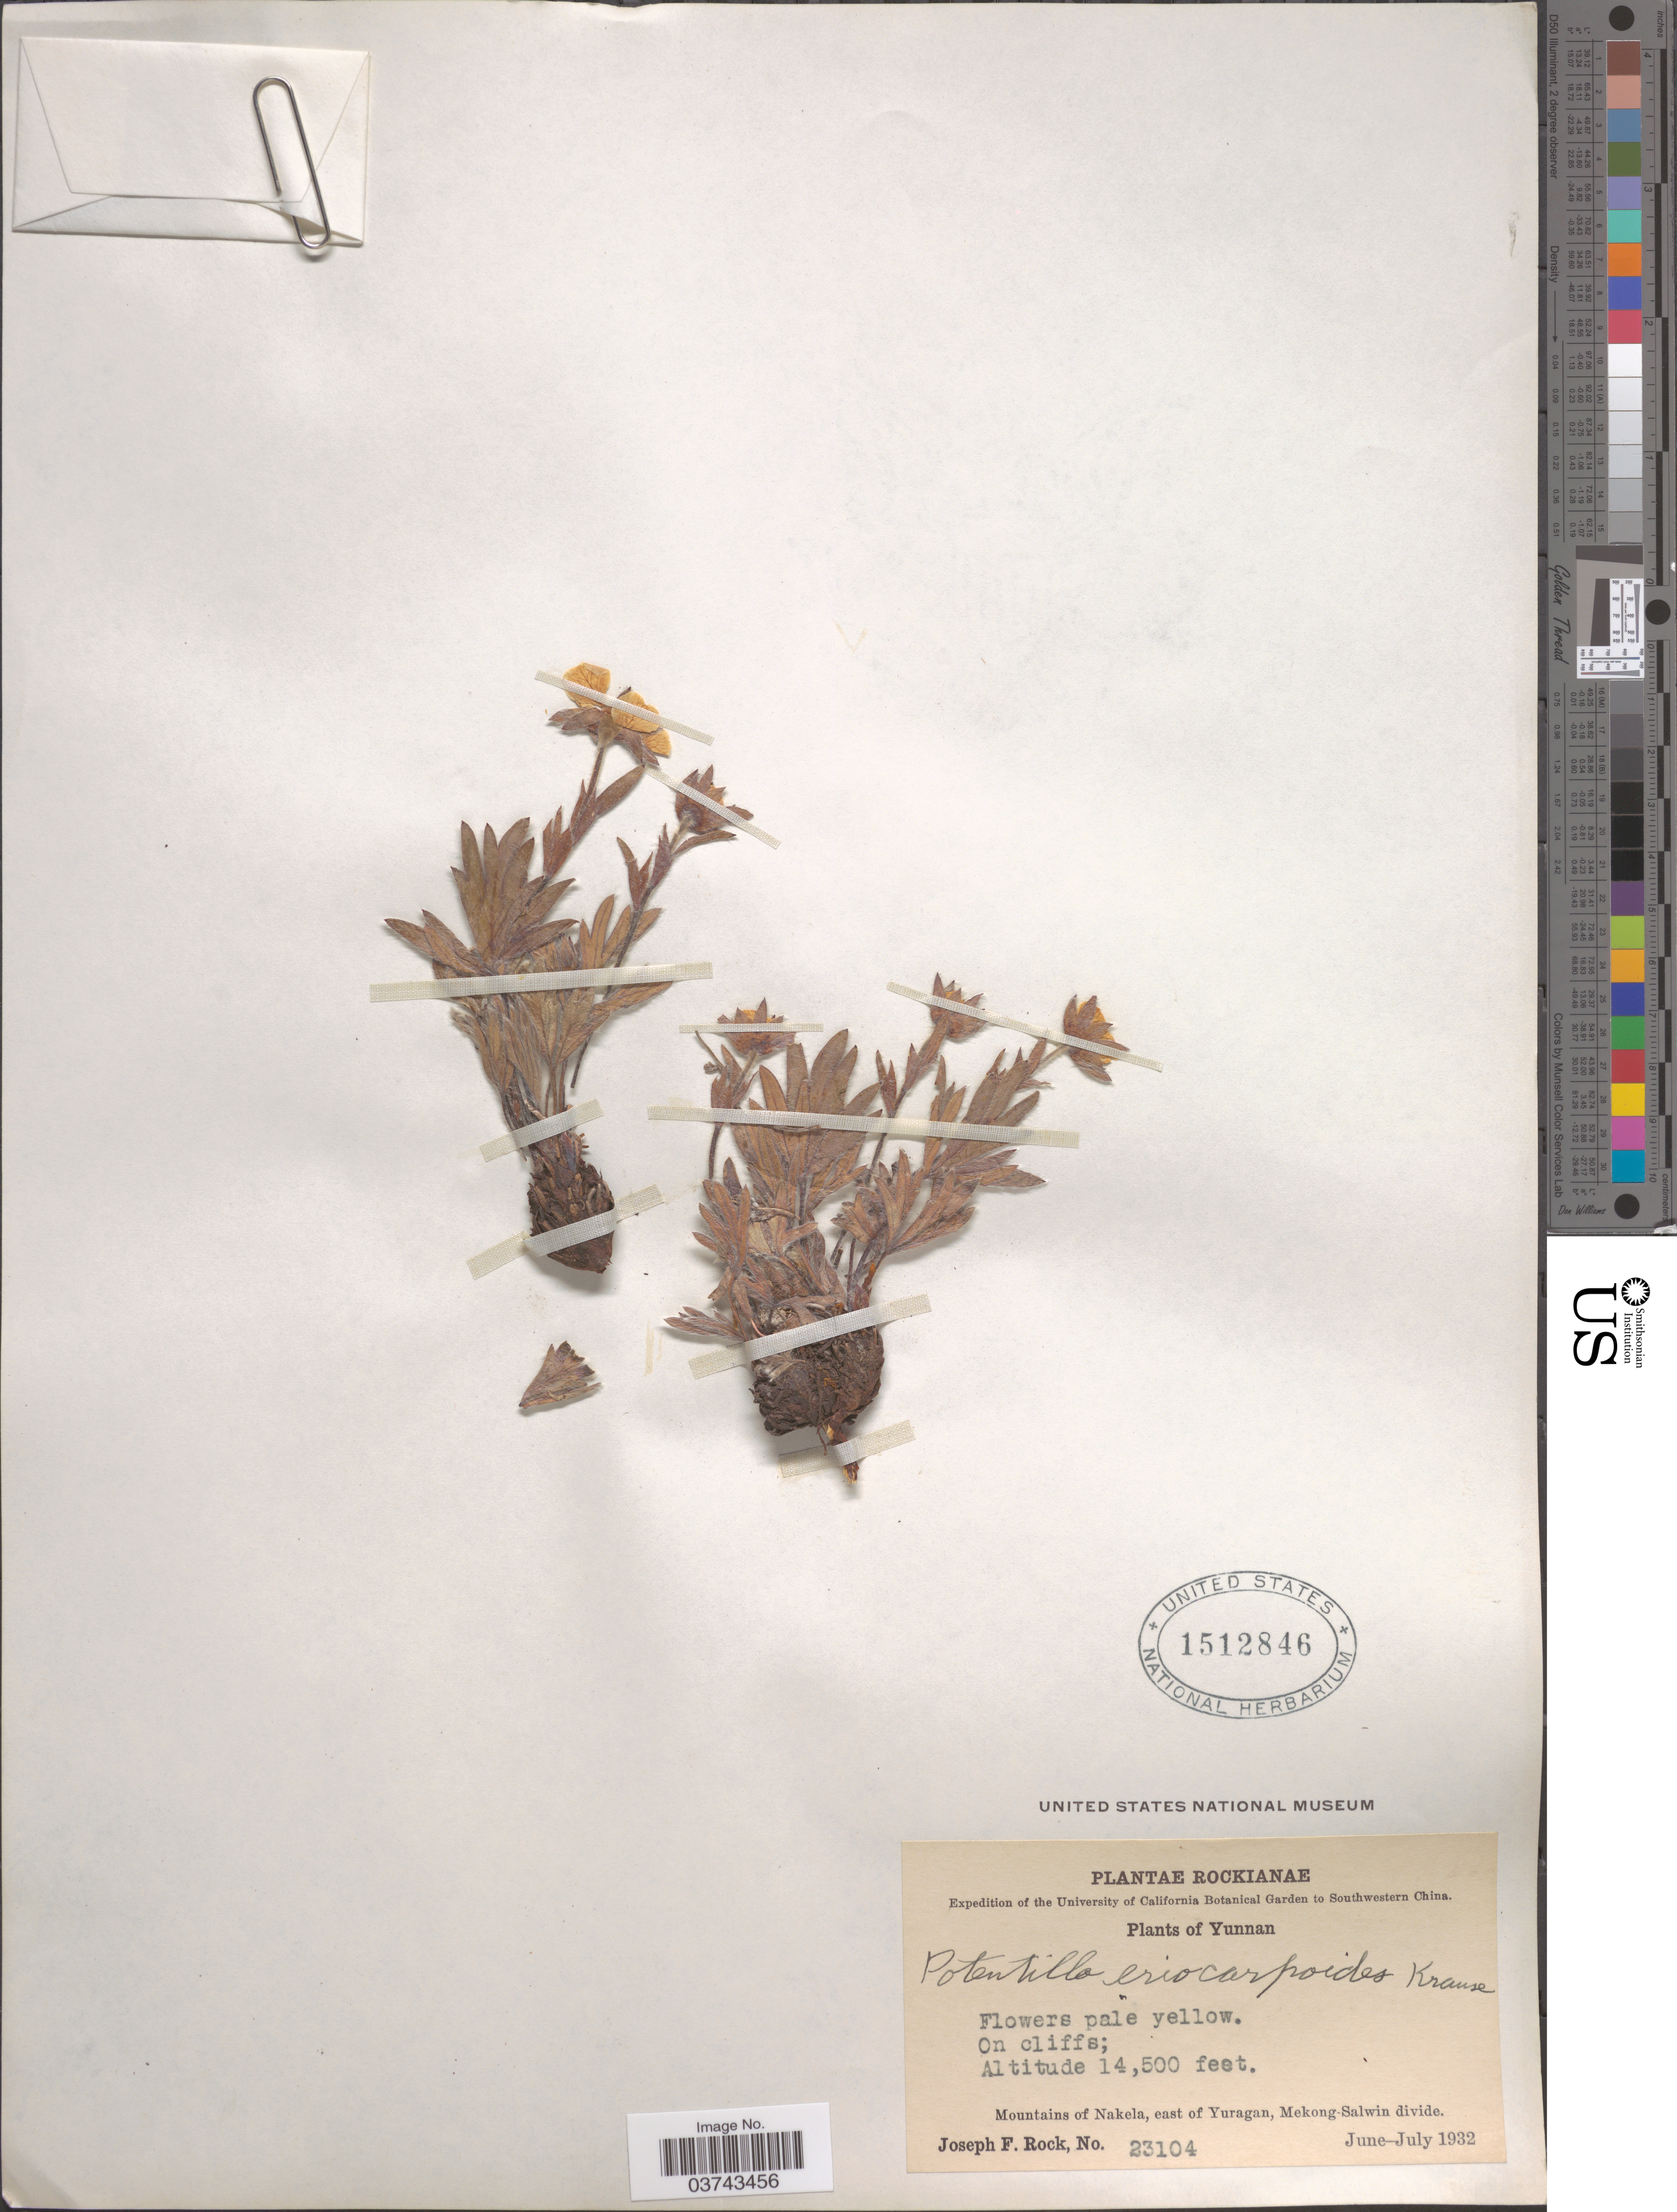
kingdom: Plantae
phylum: Tracheophyta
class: Magnoliopsida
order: Rosales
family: Rosaceae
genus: Potentilla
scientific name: Potentilla eriocarpoides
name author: J. Krause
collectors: J. F. Rock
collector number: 23104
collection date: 1932-06/1932-07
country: China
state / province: Yunnan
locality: Southwestern China. Mountains of Nakela, east of Yuragan, Mekong-Salwin divide.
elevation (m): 4420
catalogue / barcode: US 1512846